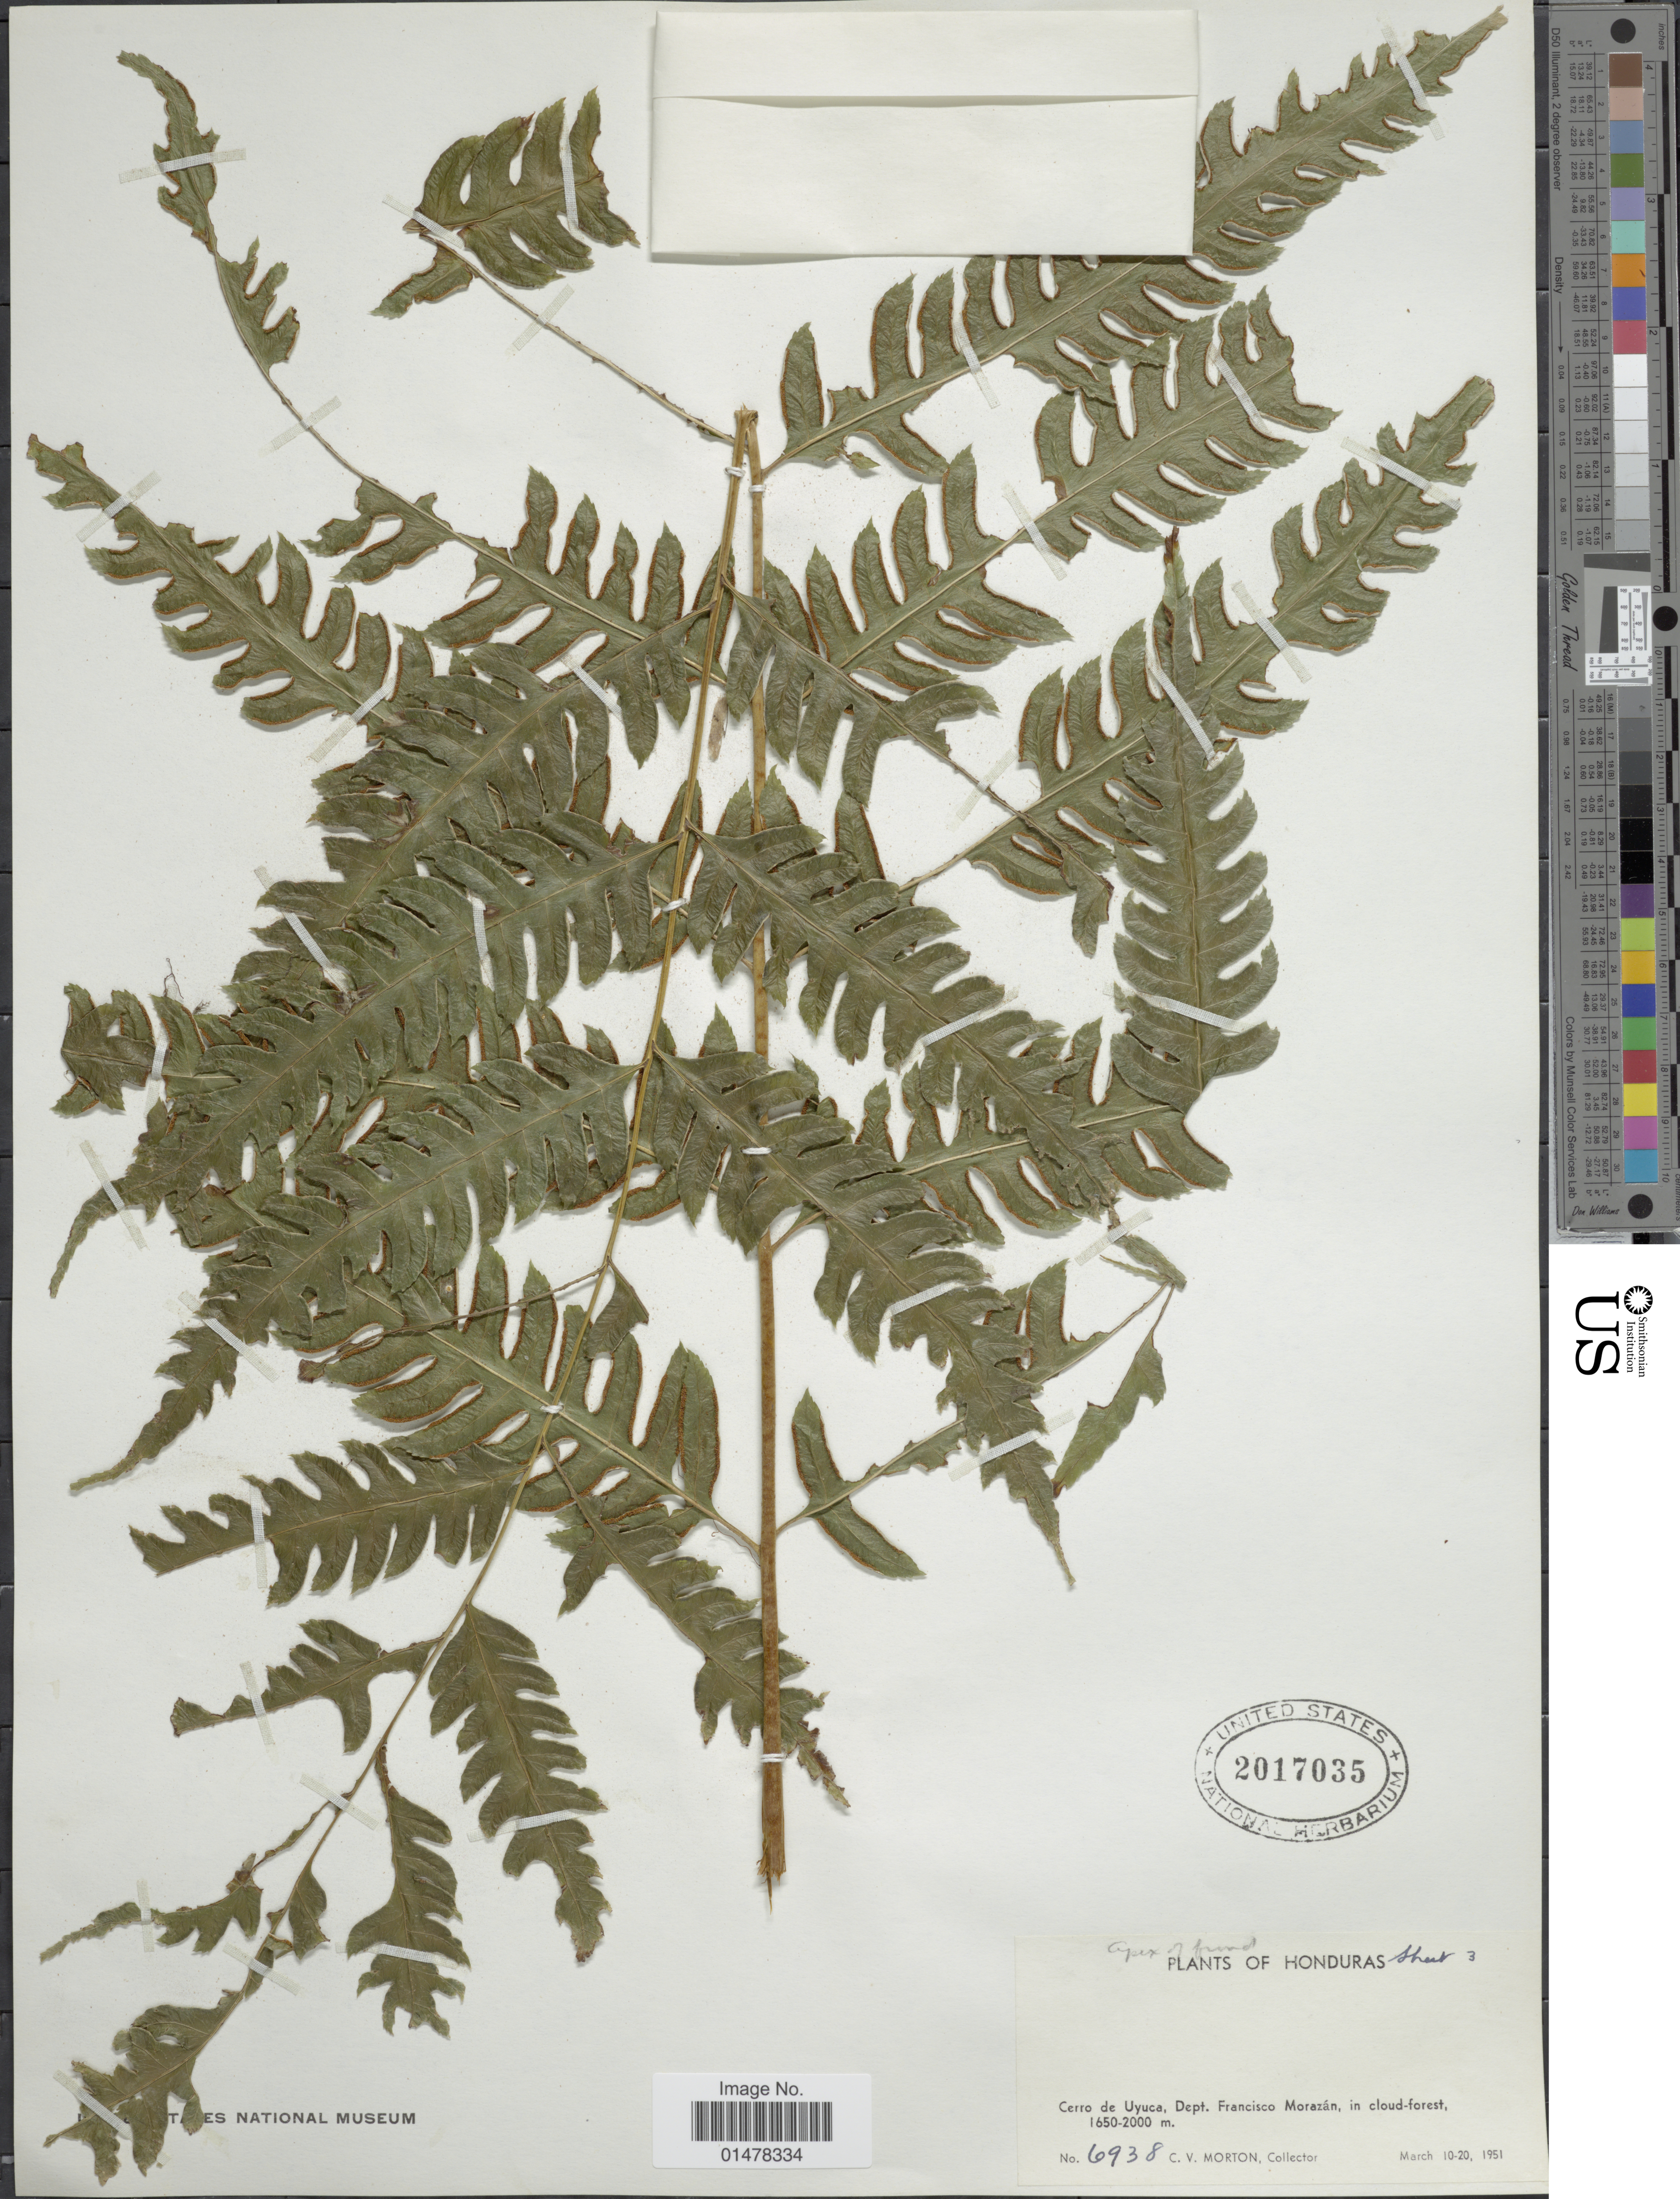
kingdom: Plantae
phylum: Tracheophyta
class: Polypodiopsida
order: Polypodiales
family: Pteridaceae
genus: Pteris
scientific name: Pteris sp.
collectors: C. V. Morton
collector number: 6938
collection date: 1951-03-10/1951-03-20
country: Honduras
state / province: Fco. Morazán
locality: Plants of Honduras, Cerro de Uyuca, dept. Francisco Morazan, in cloud-forest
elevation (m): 1650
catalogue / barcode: US 2017035